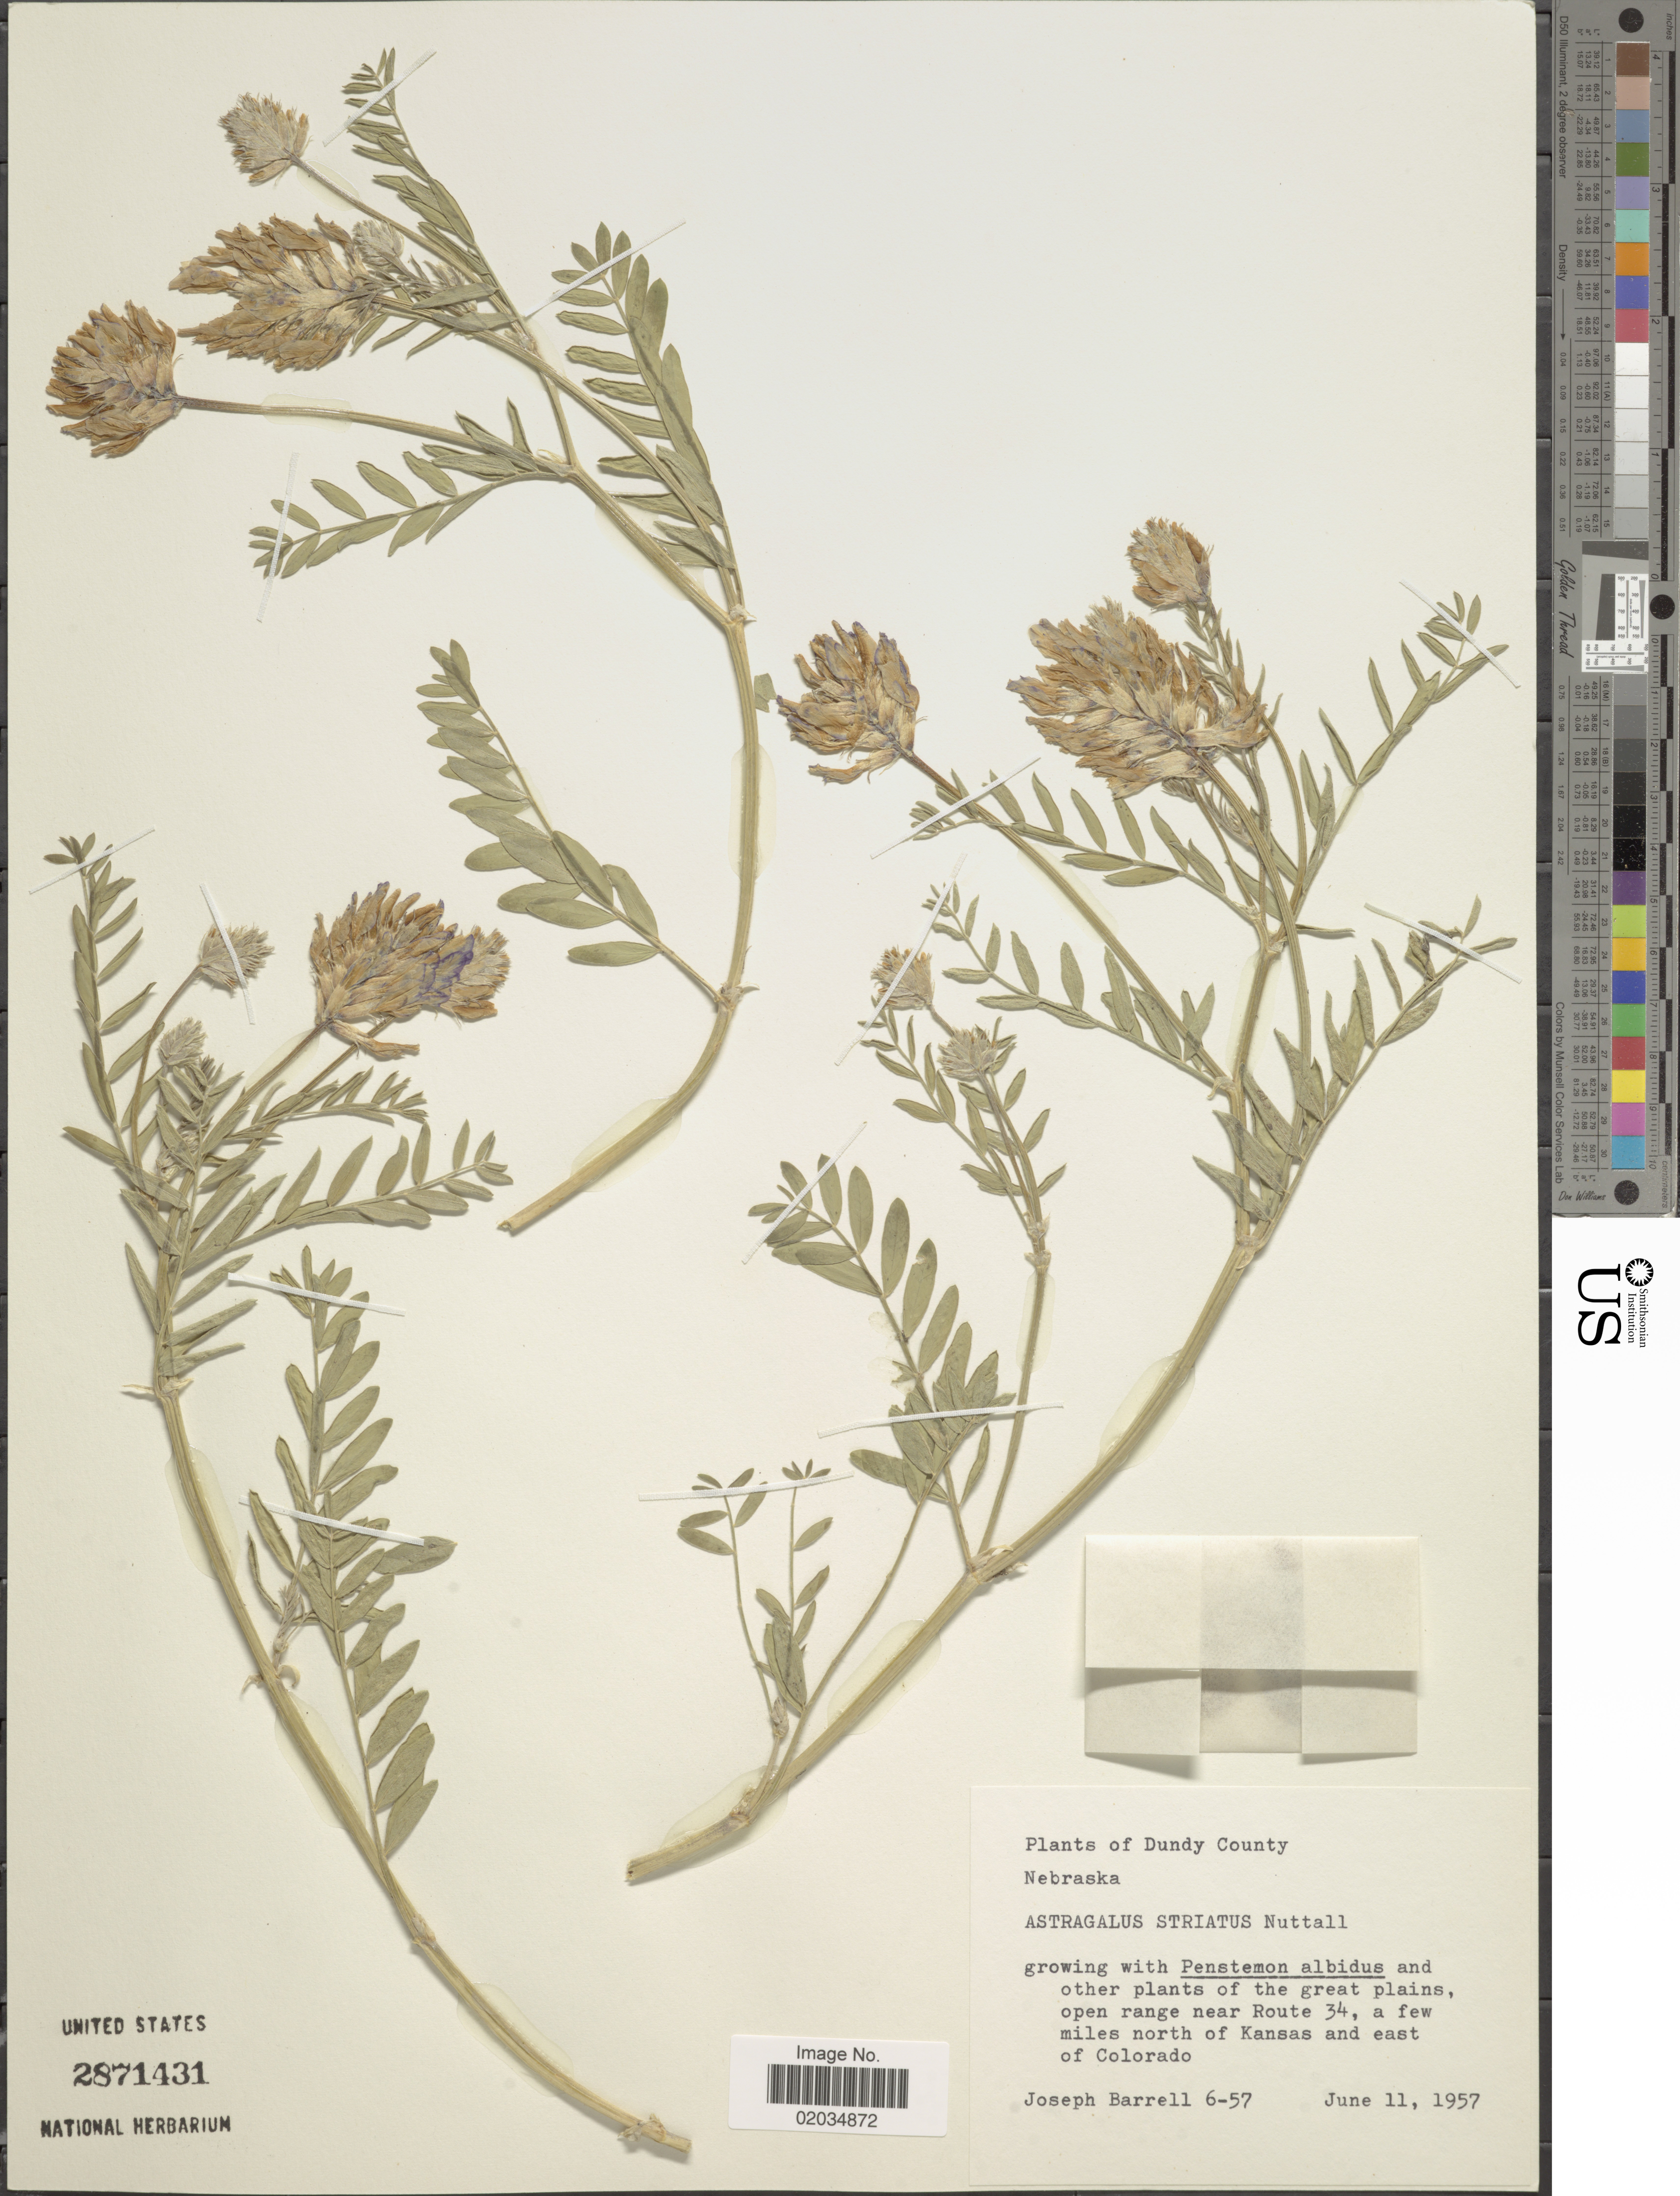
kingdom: Plantae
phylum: Tracheophyta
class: Magnoliopsida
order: Fabales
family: Fabaceae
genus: Astragalus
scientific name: Astragalus adsurgens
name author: Pall.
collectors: J. Barrell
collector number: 6-57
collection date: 1957-06-11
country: United States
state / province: Nebraska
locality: Dundy County, near Route 34, a few miles north of Kansas and east Colorado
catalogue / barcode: US 2871431